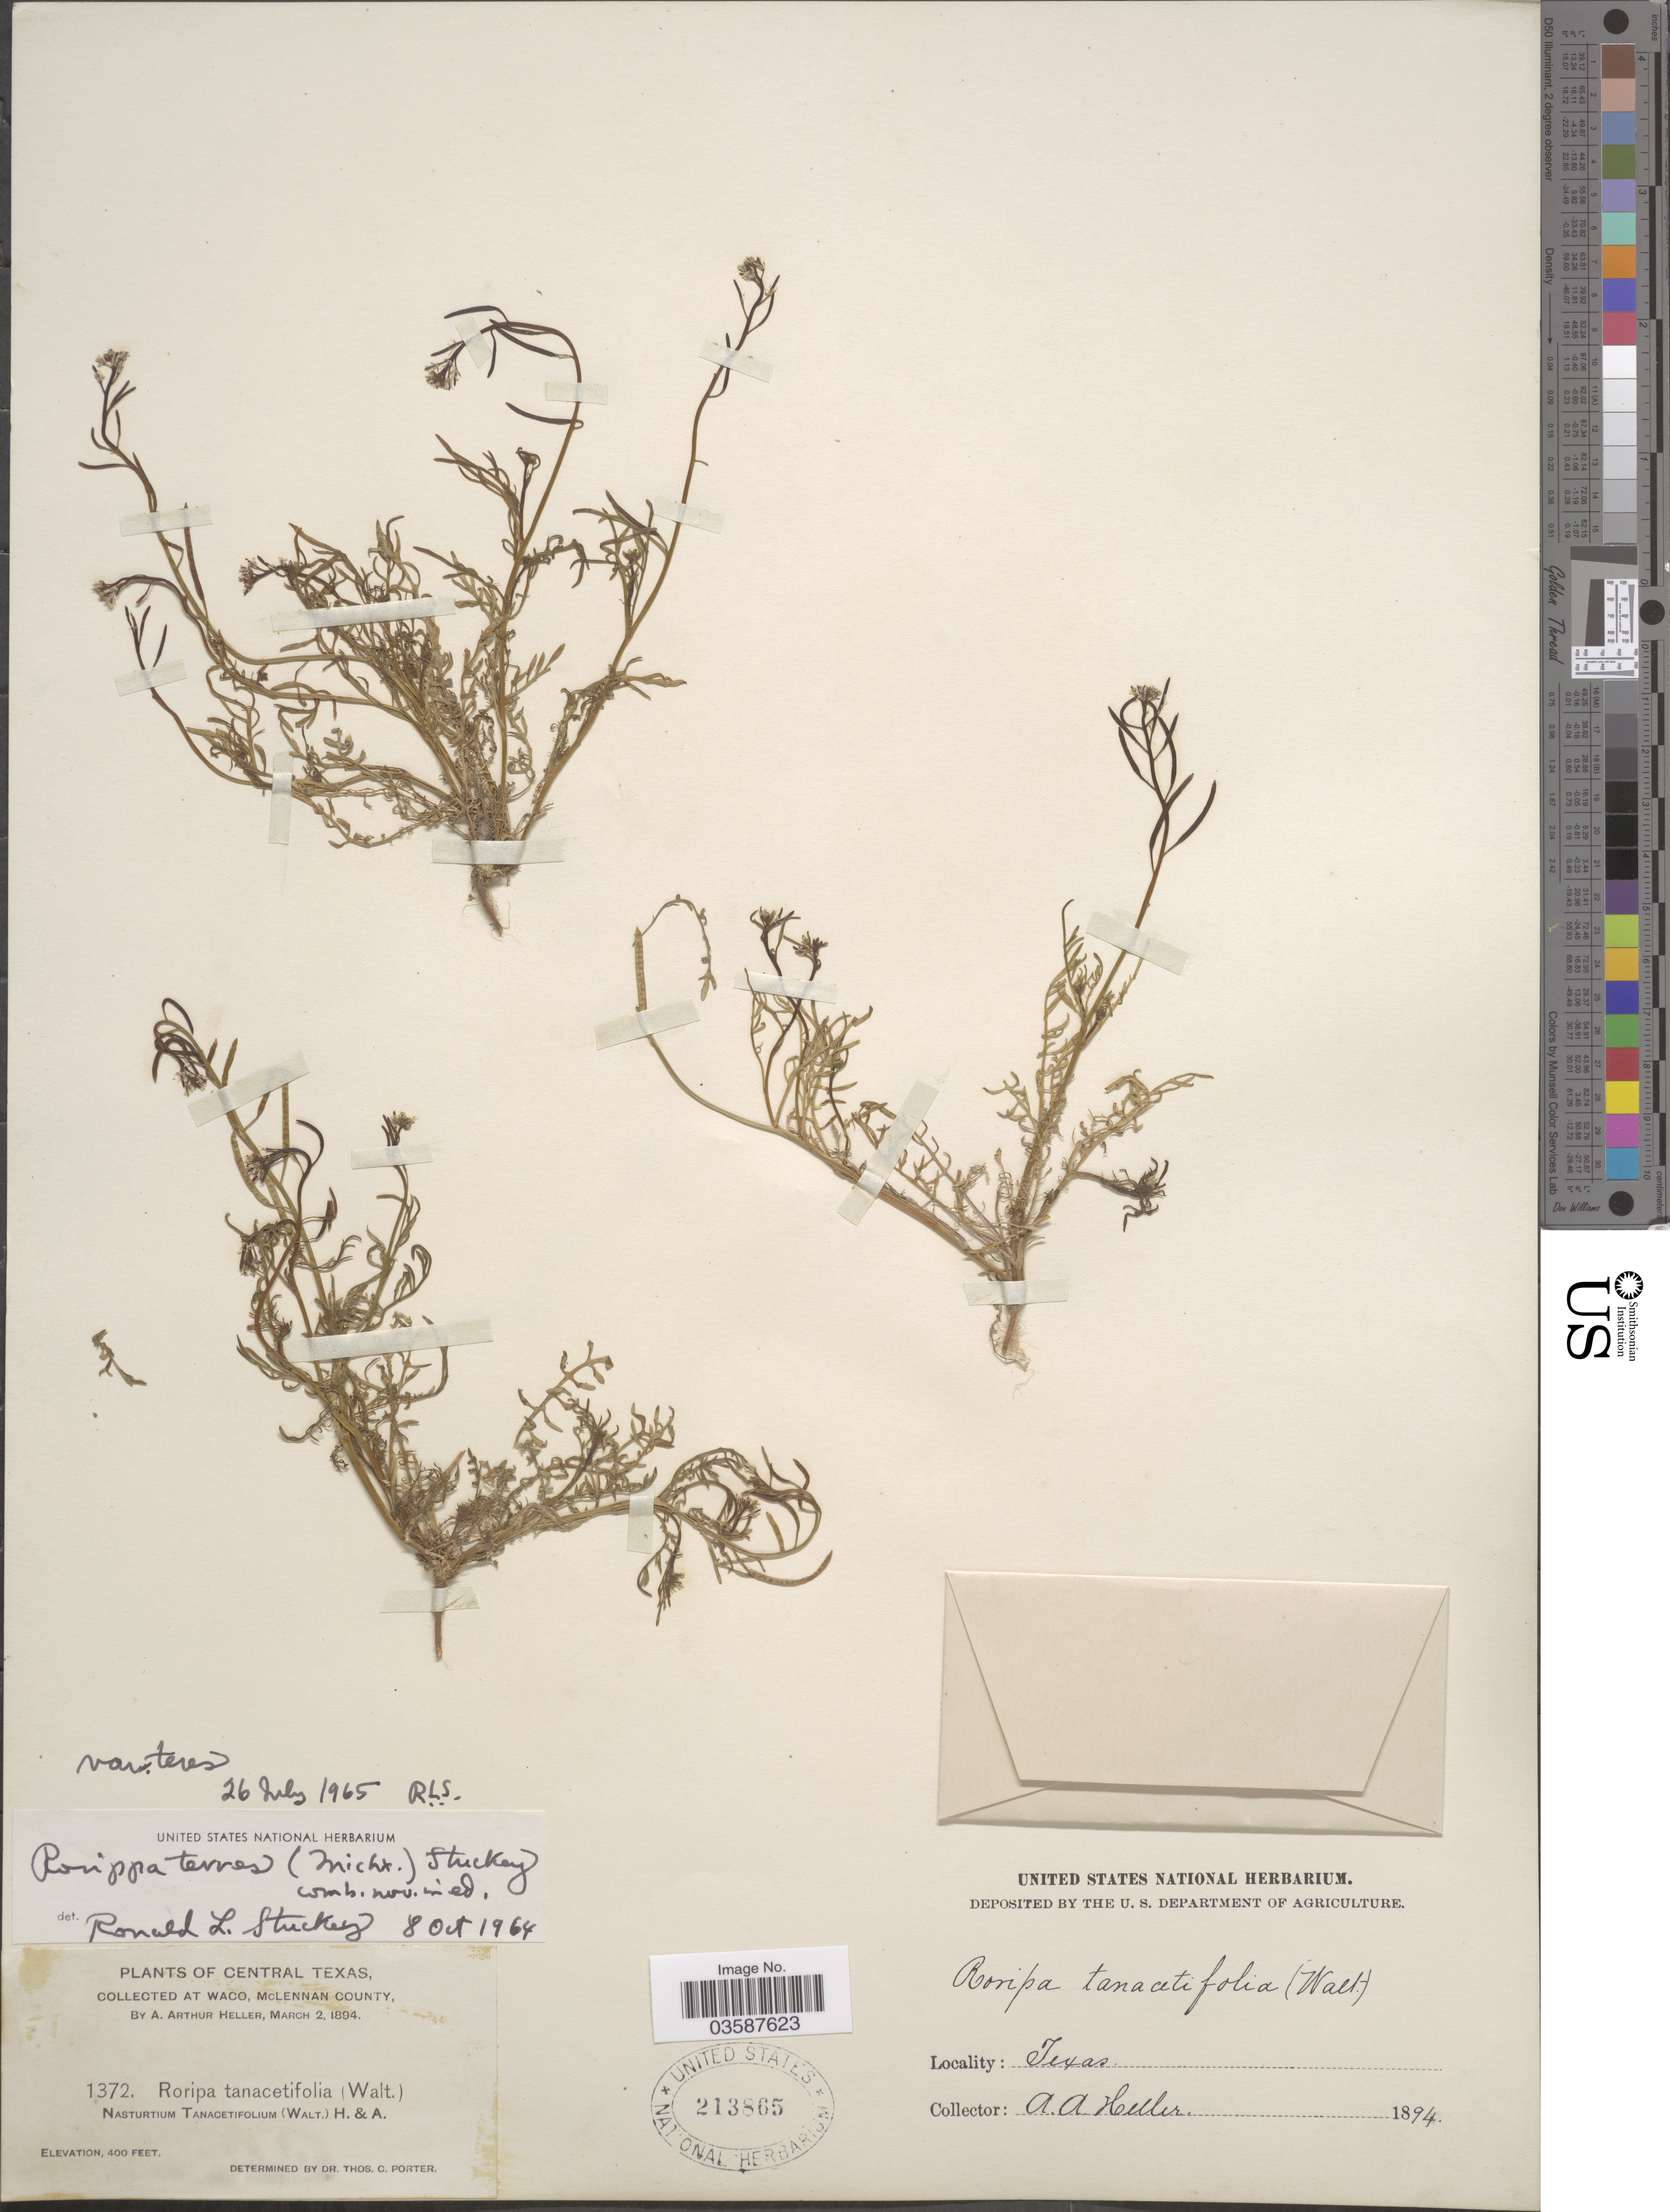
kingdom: Plantae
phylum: Tracheophyta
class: Magnoliopsida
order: Brassicales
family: Brassicaceae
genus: Rorippa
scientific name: Rorippa teres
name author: (Michx.) Stuckey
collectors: A. A. Heller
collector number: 1372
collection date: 1894-03-02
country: United States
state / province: Texas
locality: Central Texas. Waco, McLennan County.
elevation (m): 122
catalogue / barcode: US 213865